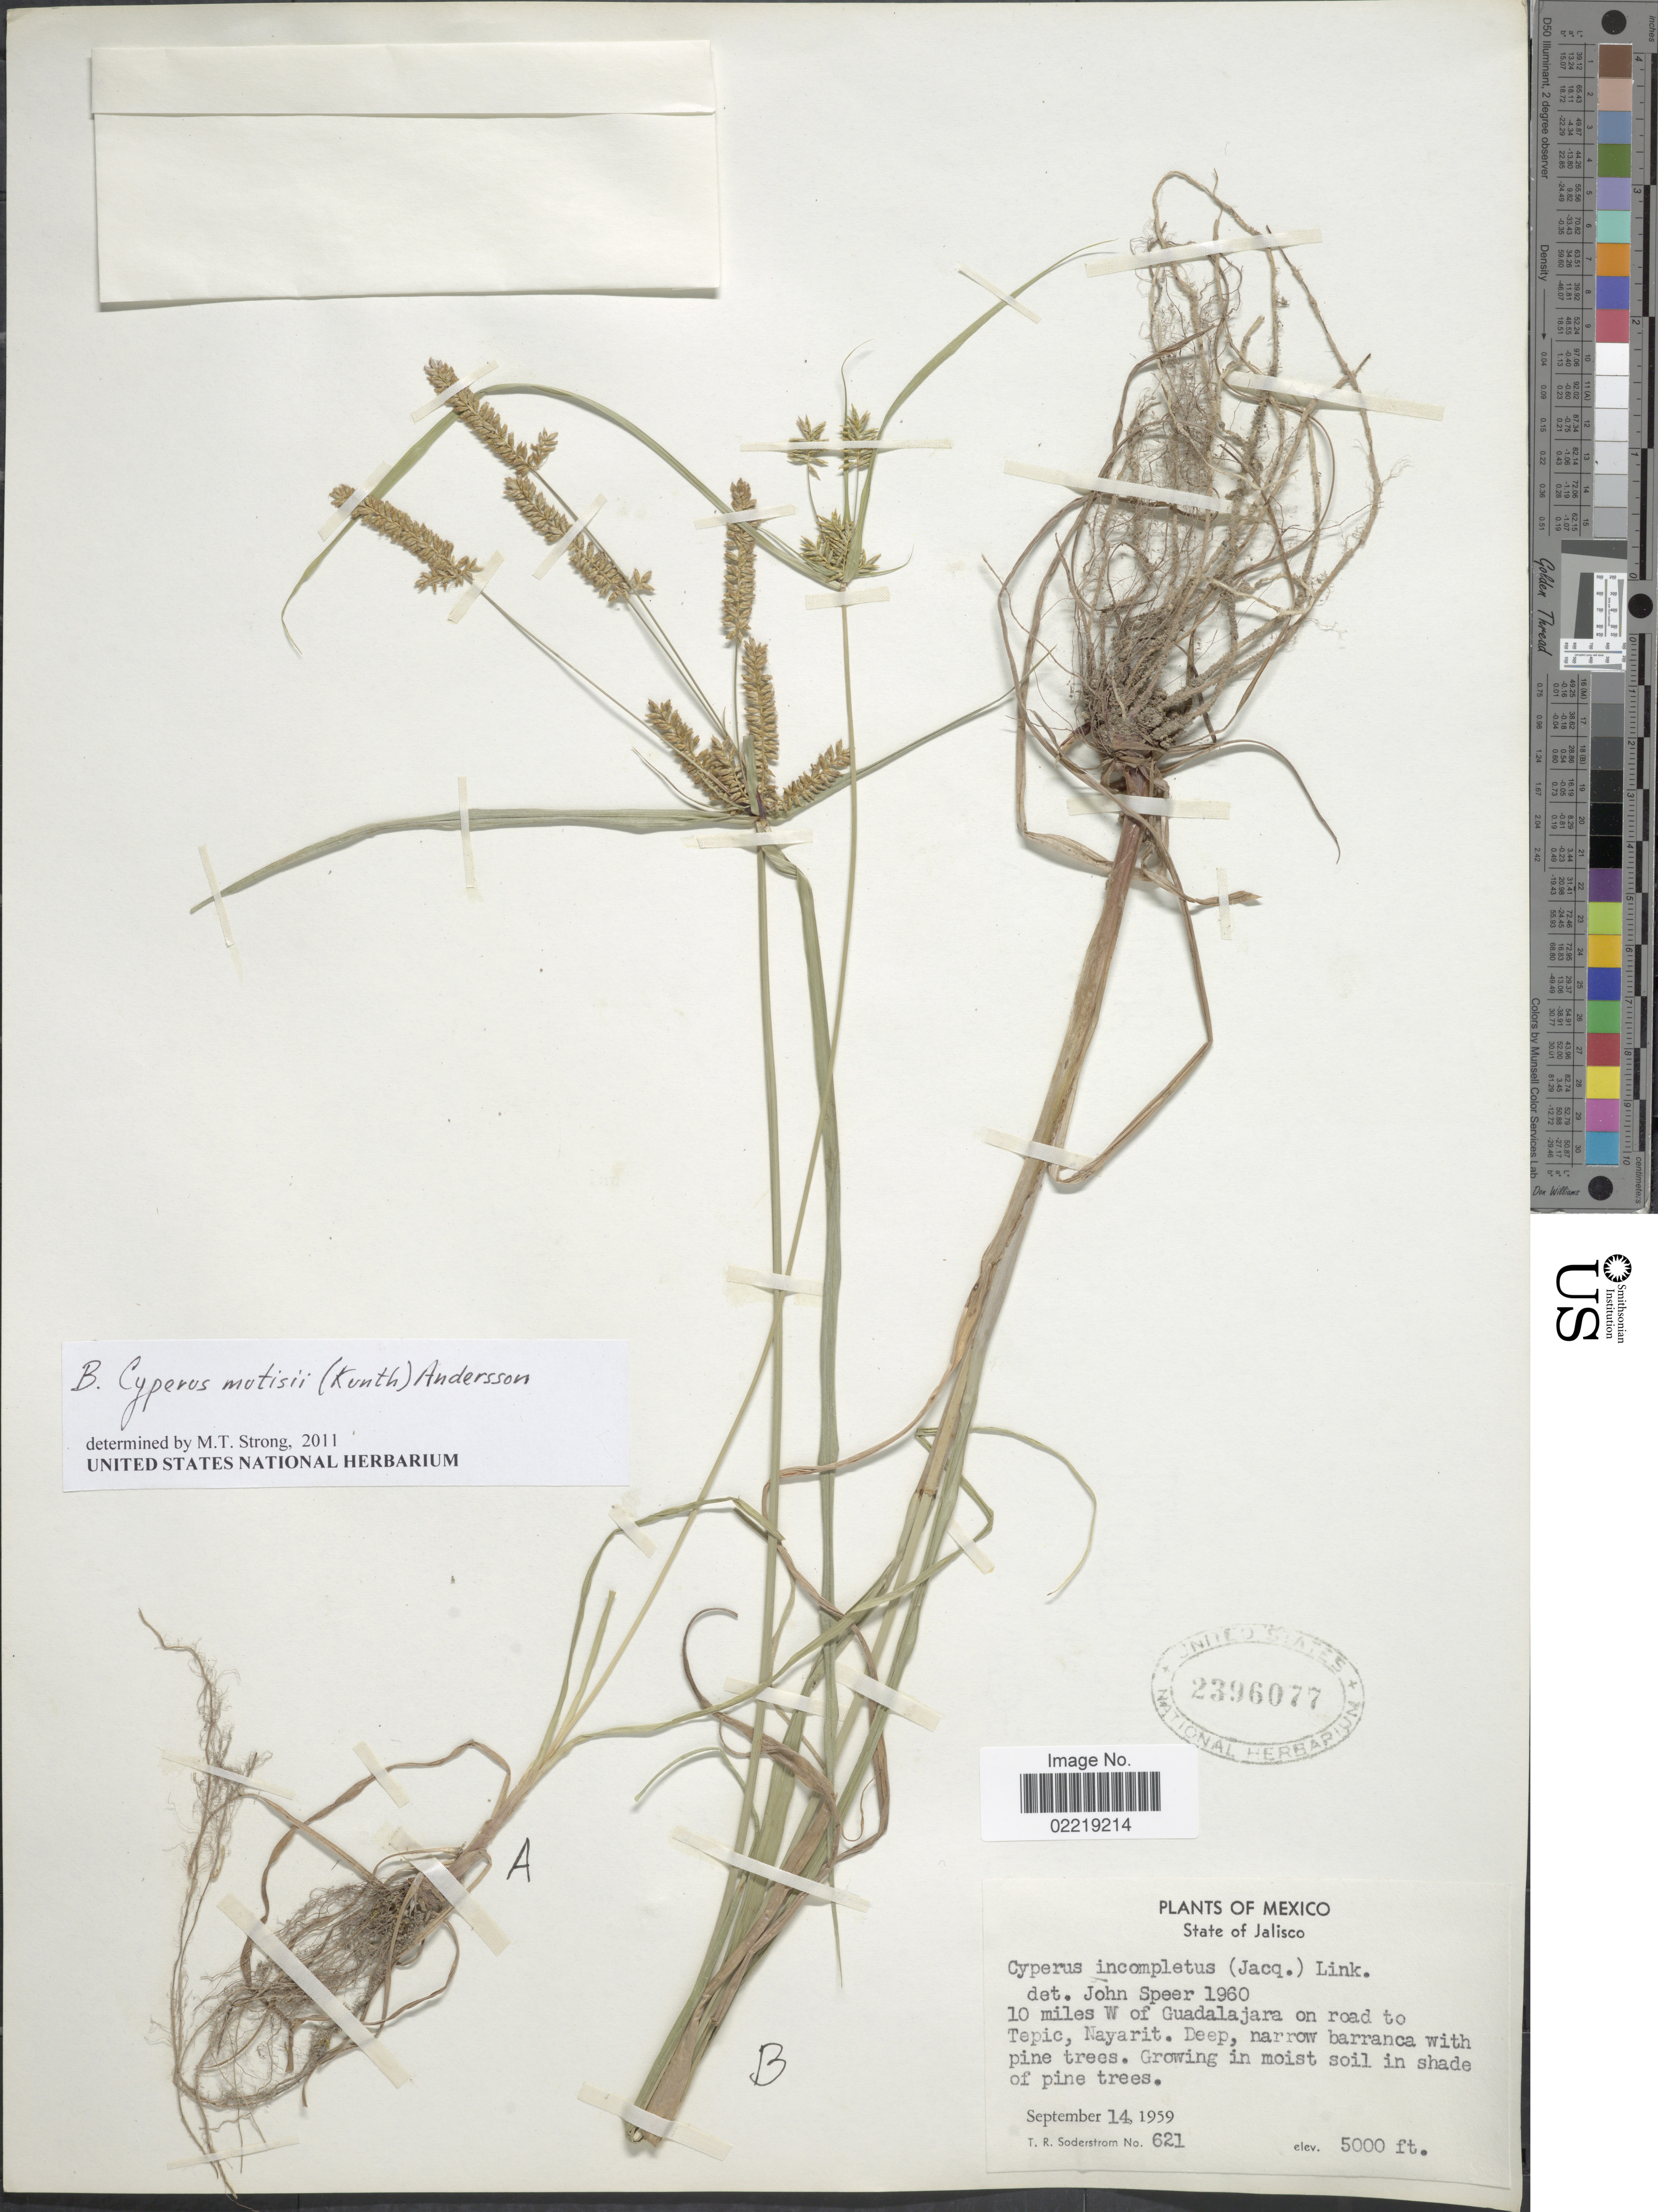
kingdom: Plantae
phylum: Tracheophyta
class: Liliopsida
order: Poales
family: Cyperaceae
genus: Cyperus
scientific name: Cyperus mutisii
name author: (Kunth) Andersson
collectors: T. R. Soderstrom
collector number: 621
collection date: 1959-09-14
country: Mexico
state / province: Nayarit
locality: State of Jalisco, 10 miles W of Guadalajara on road to Tepic, Nayarit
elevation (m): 1524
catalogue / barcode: US 2396077